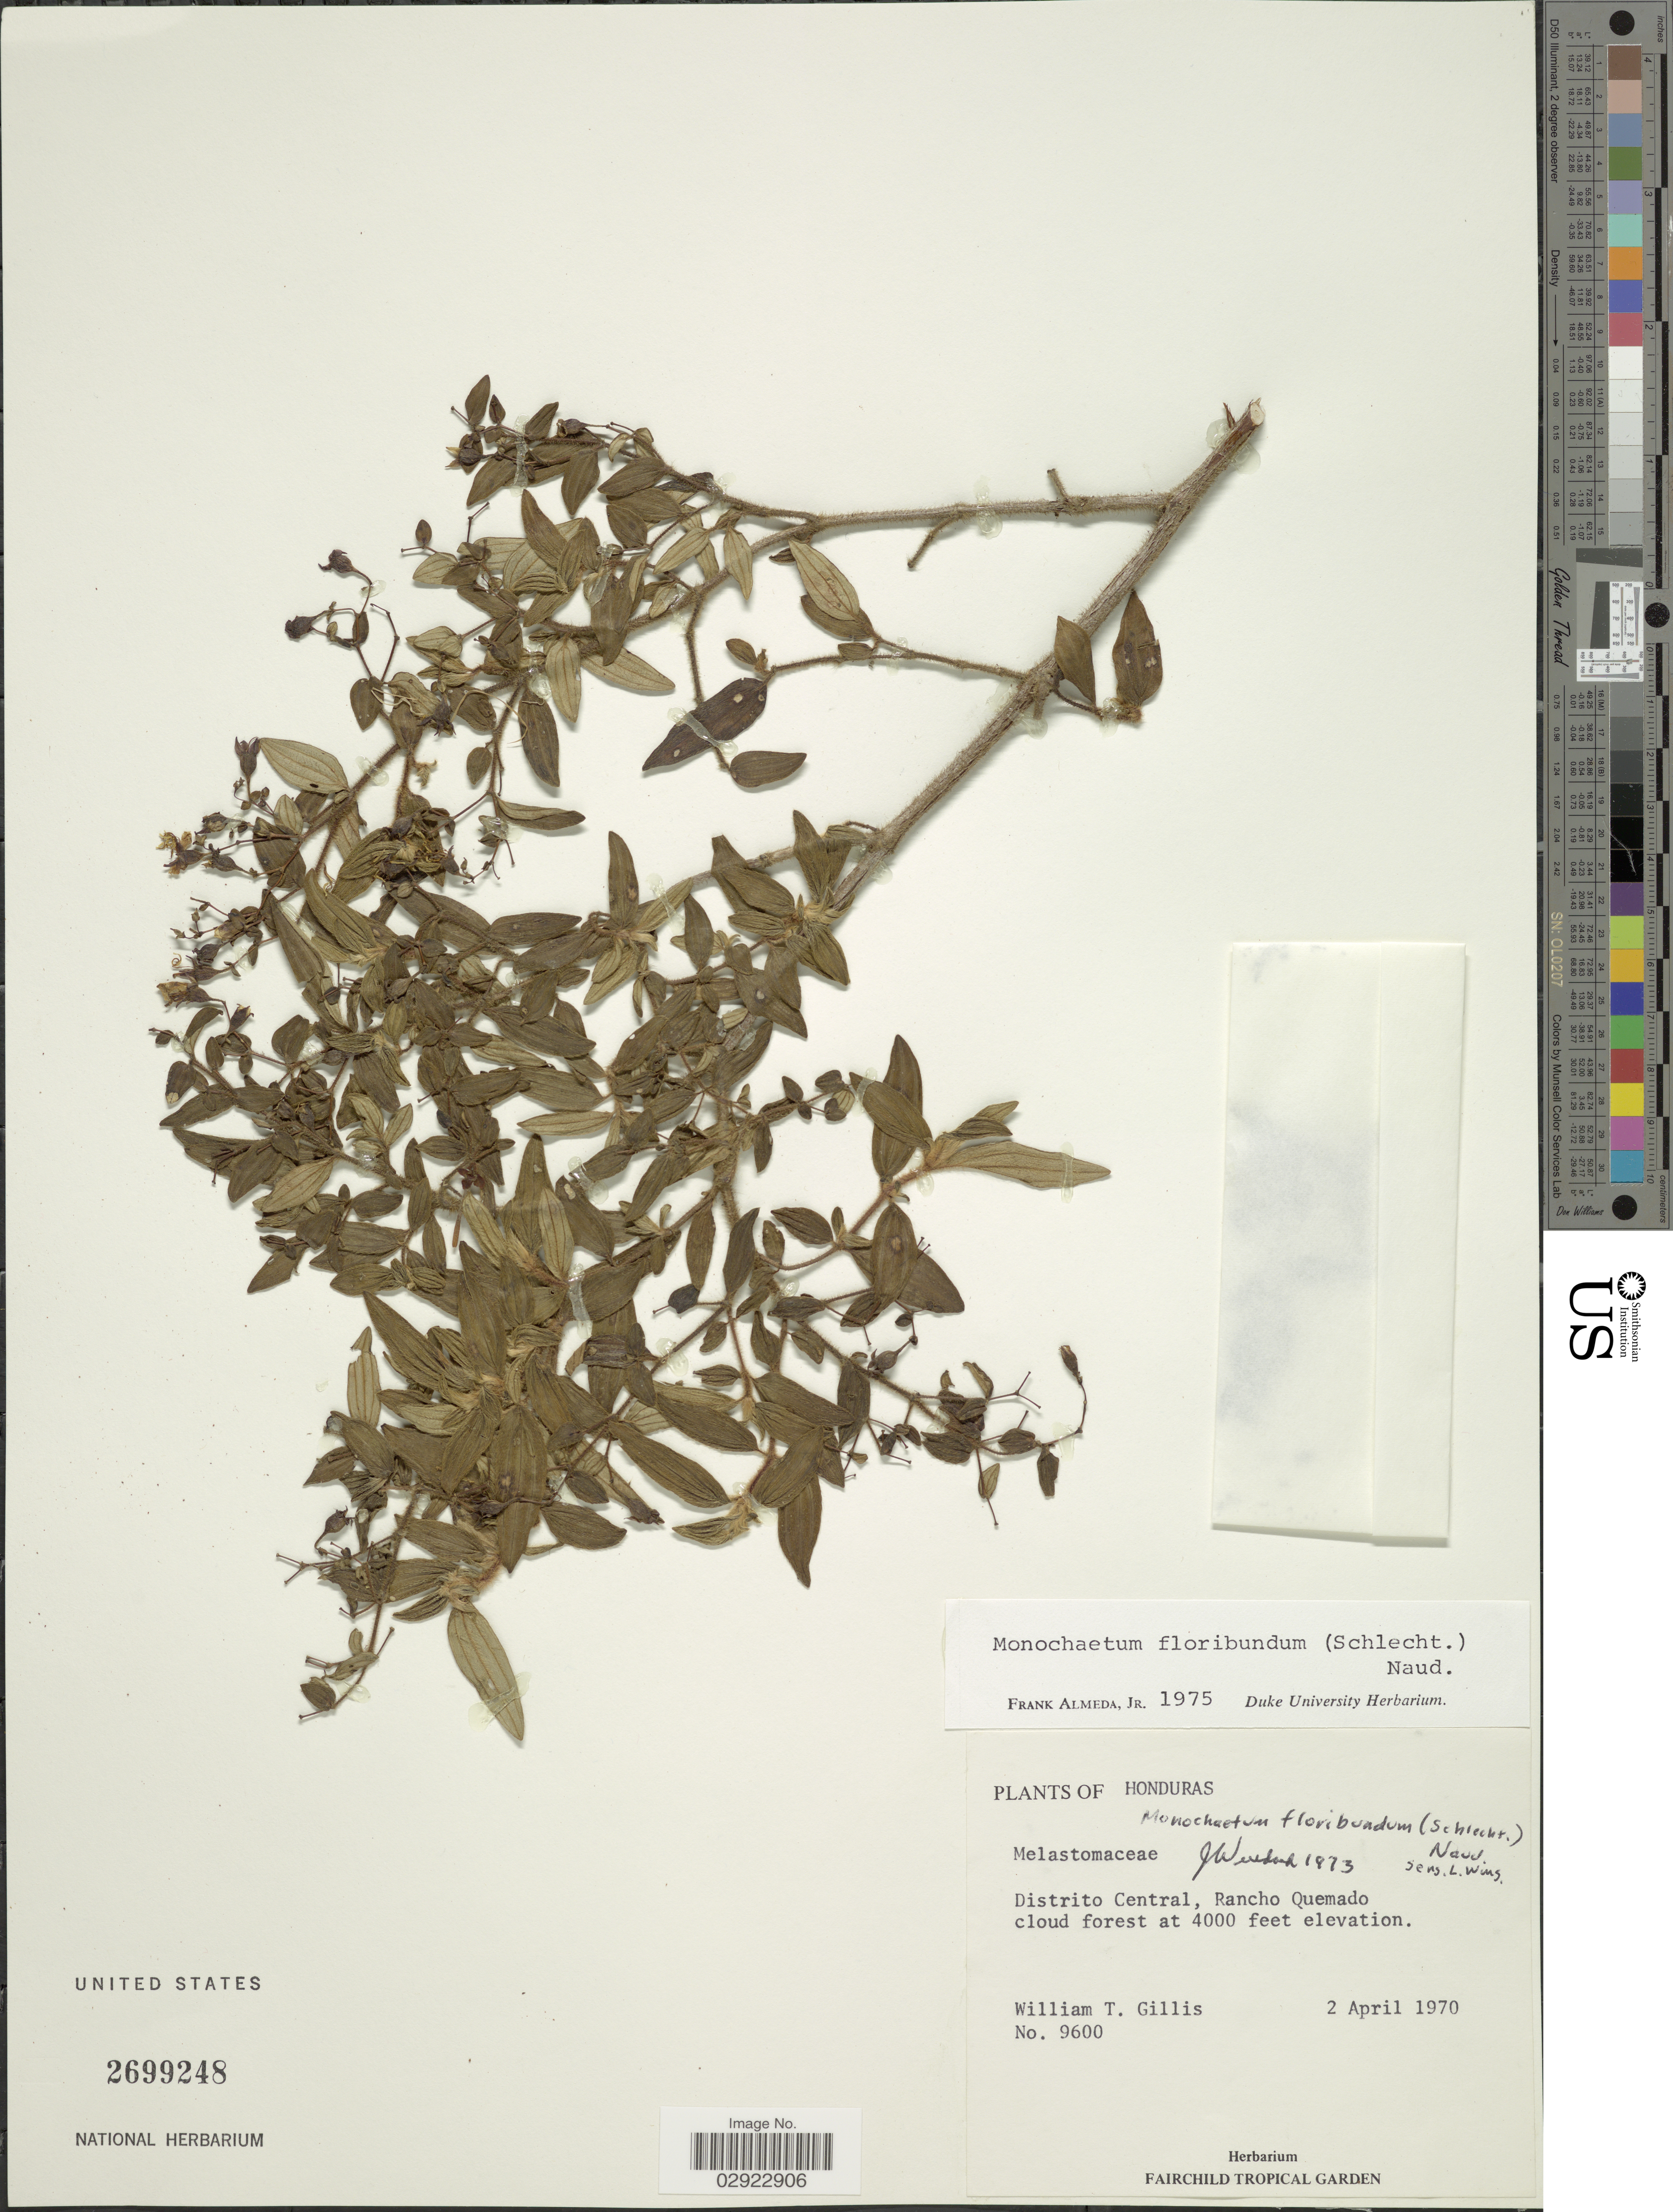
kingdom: Plantae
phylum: Tracheophyta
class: Magnoliopsida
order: Myrtales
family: Melastomataceae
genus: Monochaetum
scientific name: Monochaetum floribundum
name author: (Schltdl.) Naudin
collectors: W. T. Gillis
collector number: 9600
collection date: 1970-04-02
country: Honduras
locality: Distrito Central, Rancho Quemado.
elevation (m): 1219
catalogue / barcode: US 2699248